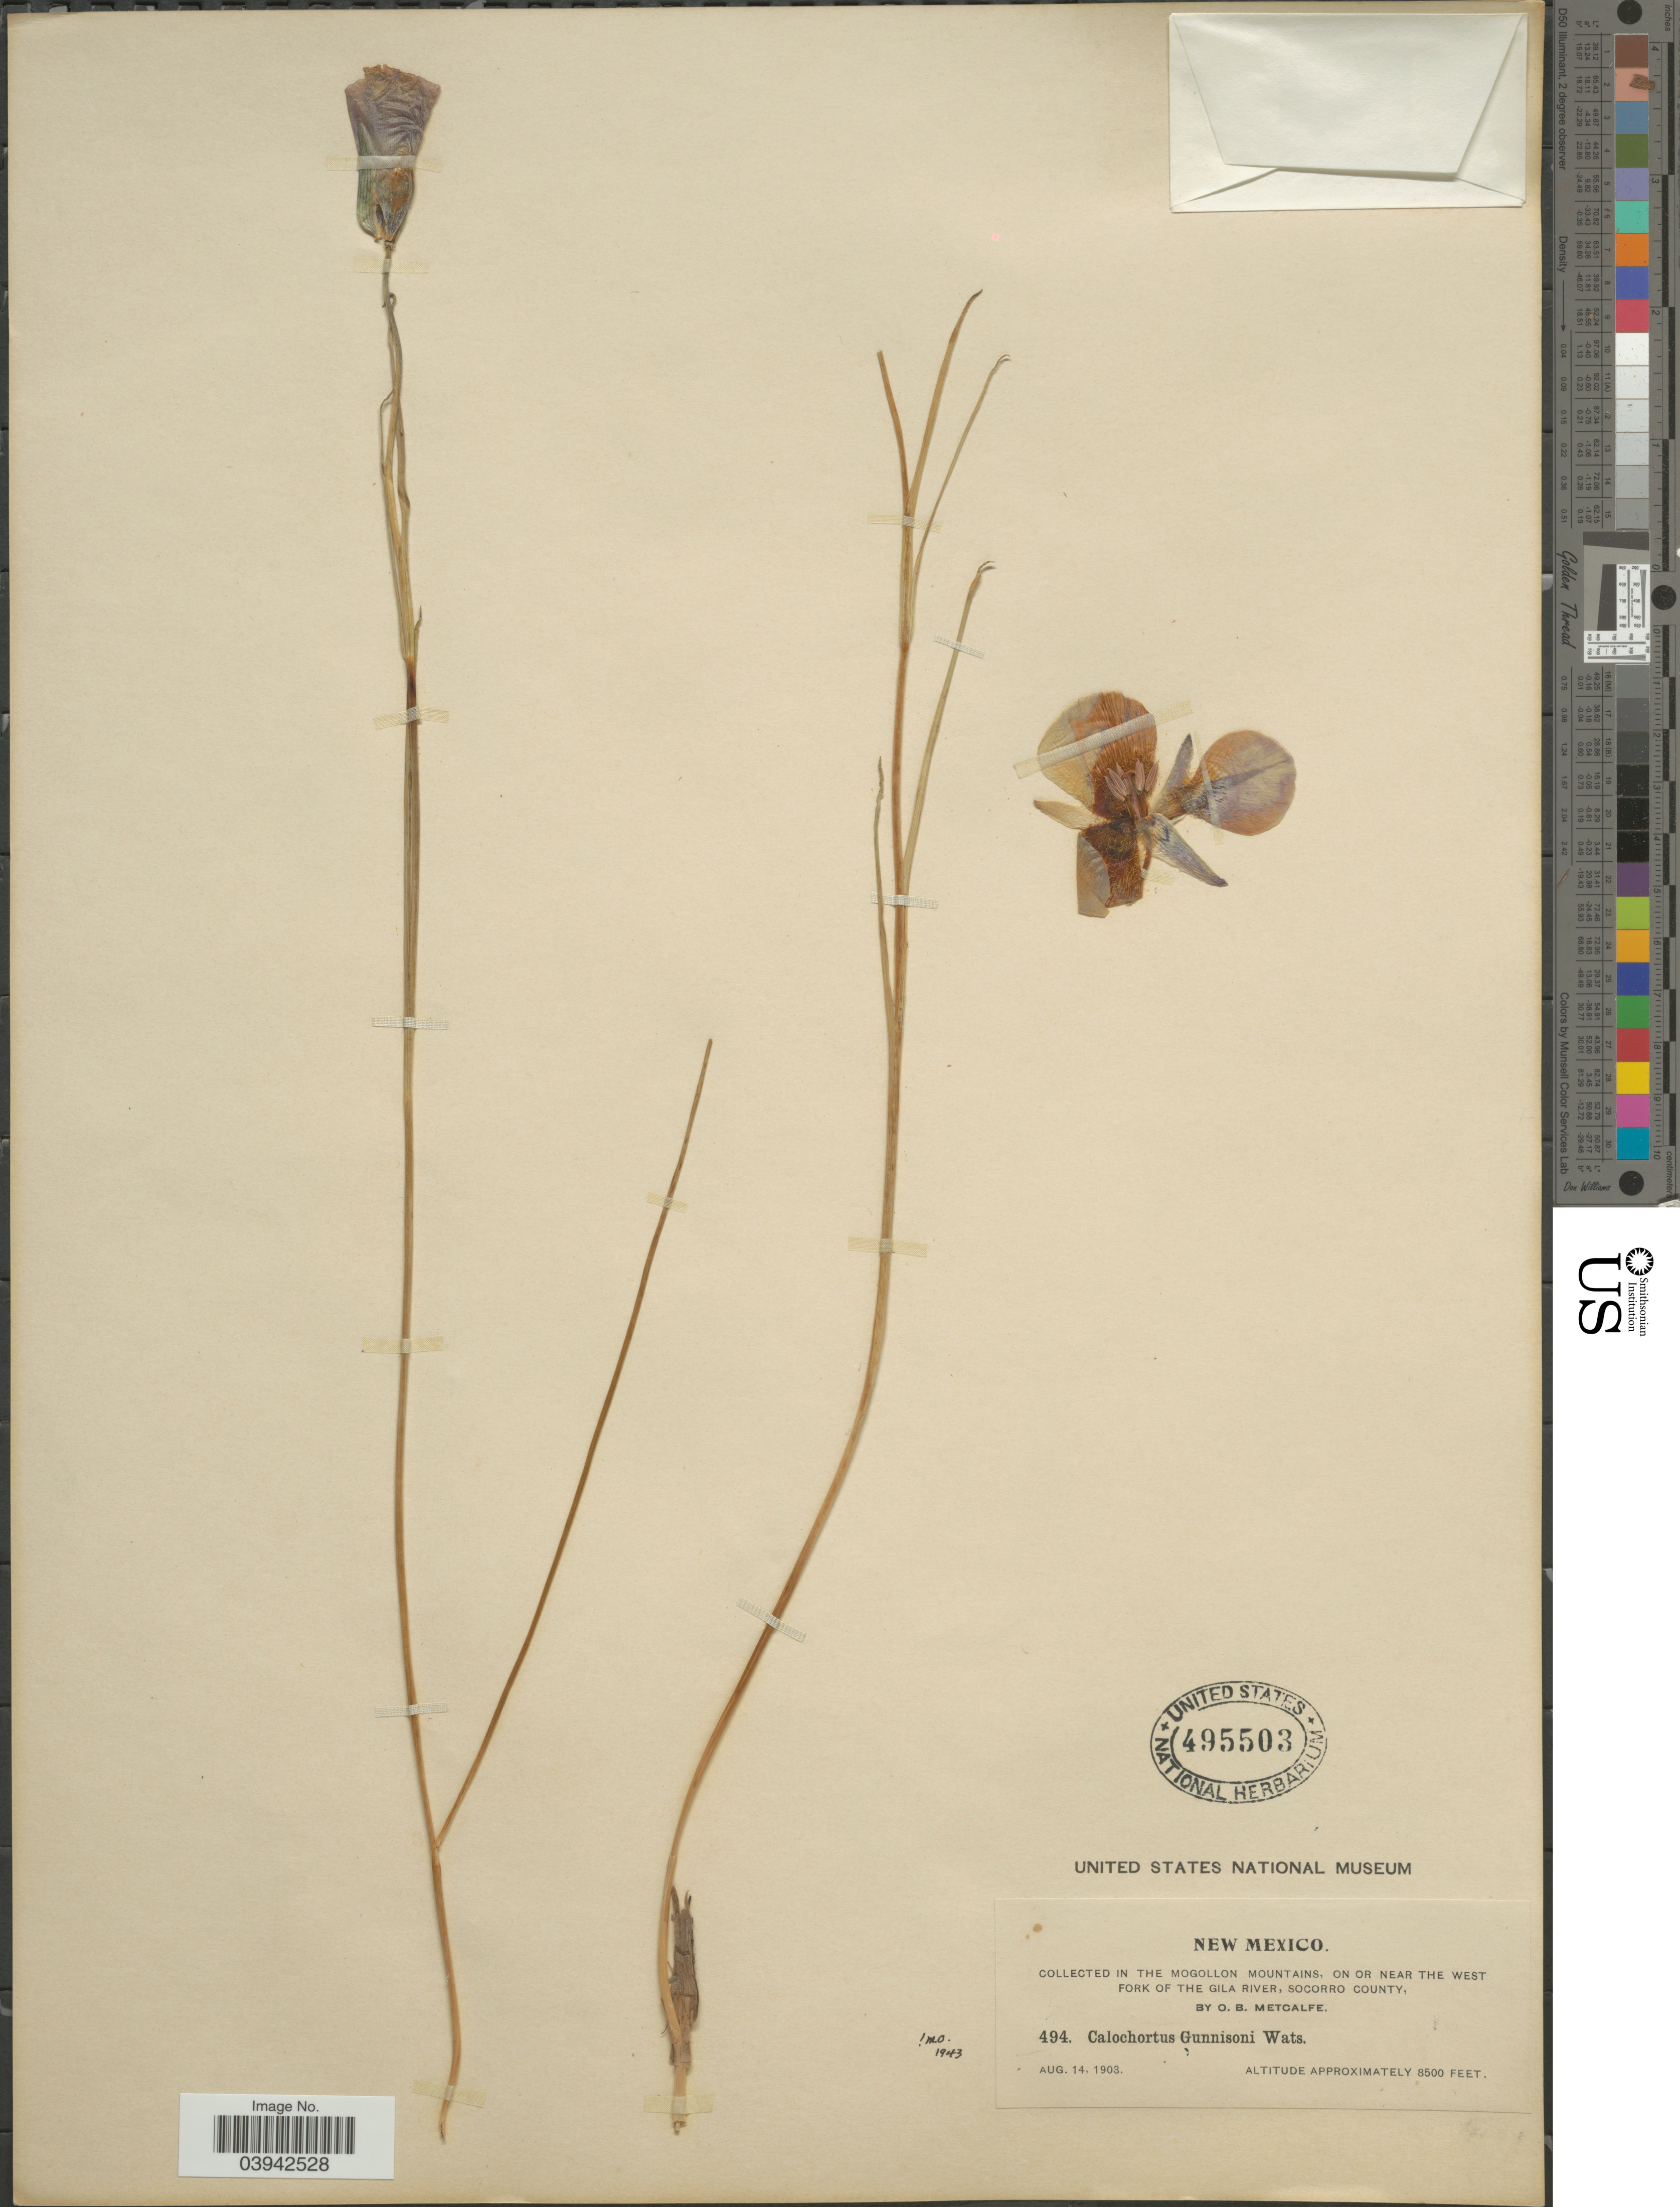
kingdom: Plantae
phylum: Tracheophyta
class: Liliopsida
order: Liliales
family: Liliaceae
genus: Calochortus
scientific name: Calochortus gunnisonii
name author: S. Watson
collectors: O. B. Metcalfe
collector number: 494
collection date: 1903-08-14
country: United States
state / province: New Mexico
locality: In the Mogollon Mountains, on or near the west Fork of the Gila River, Socorro County.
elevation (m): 2591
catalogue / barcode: US 495503